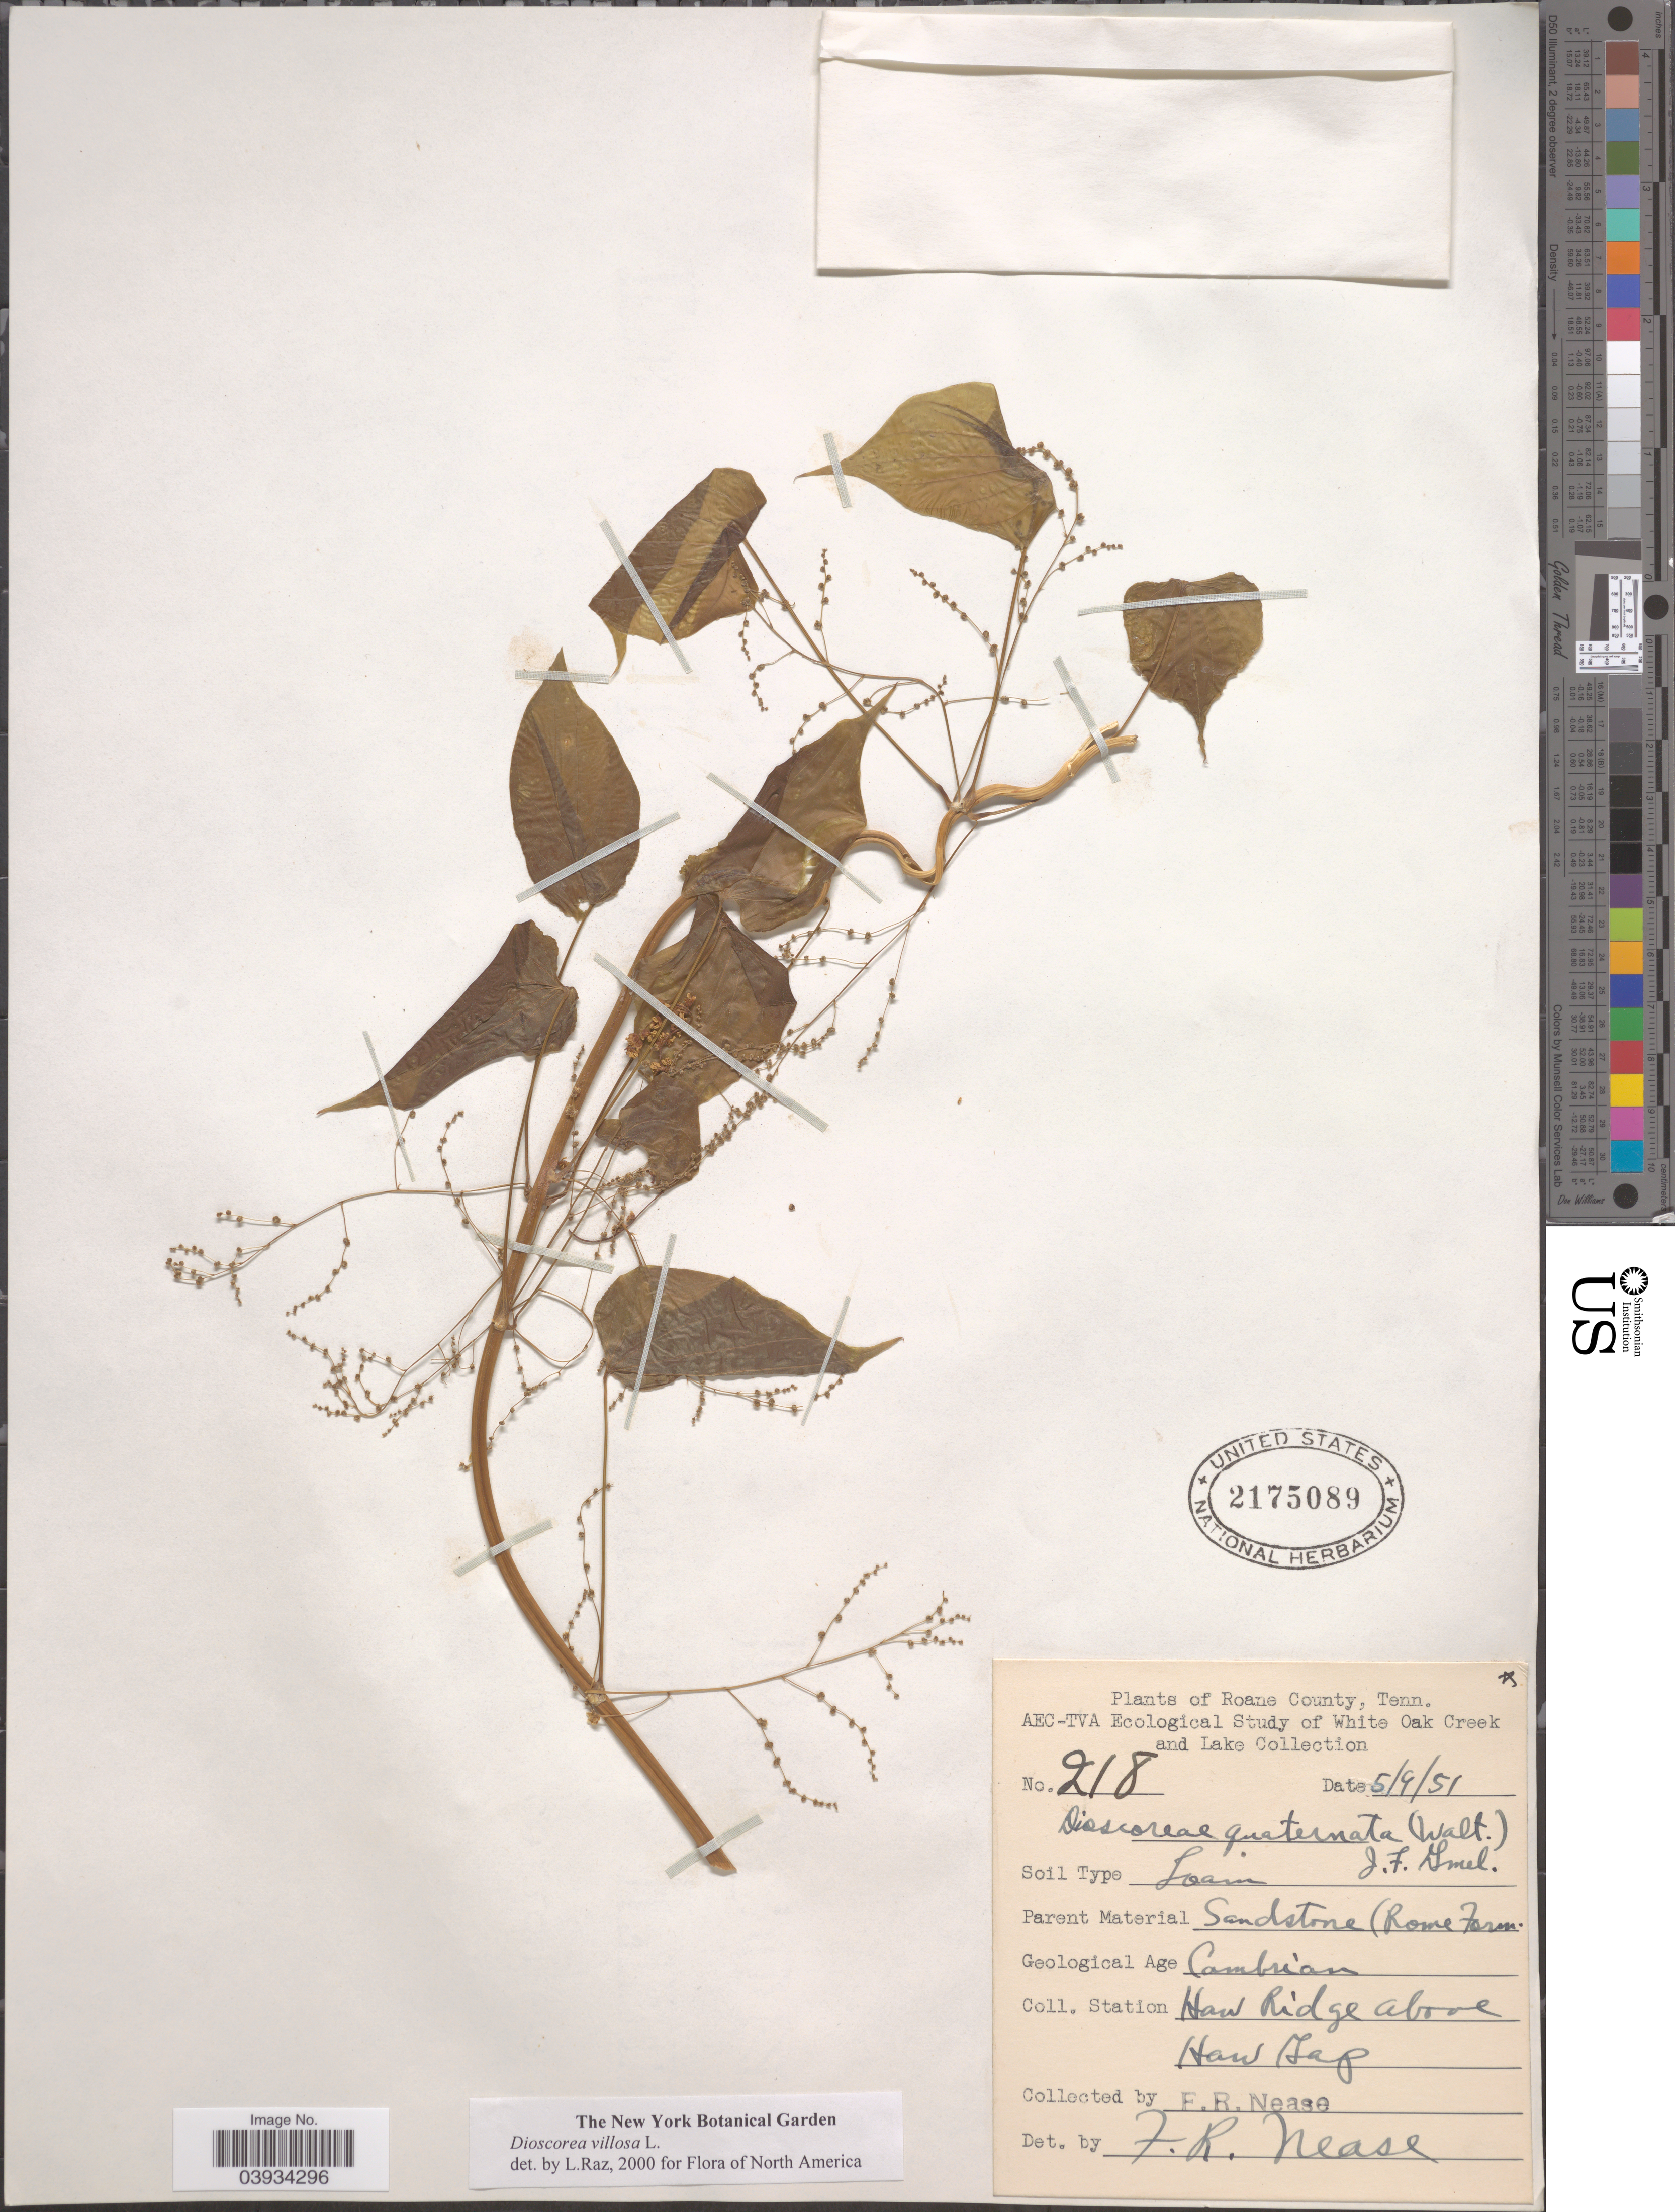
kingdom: Plantae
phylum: Tracheophyta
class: Liliopsida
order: Dioscoreales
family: Dioscoreaceae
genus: Dioscorea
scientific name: Dioscorea villosa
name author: L.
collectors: F. Nease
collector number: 218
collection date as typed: Transcribed d/m/y: 9/5/51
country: United States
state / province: Tennessee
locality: Roane County. Station Haw Ridge above Haw Gap.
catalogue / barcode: US 2175089